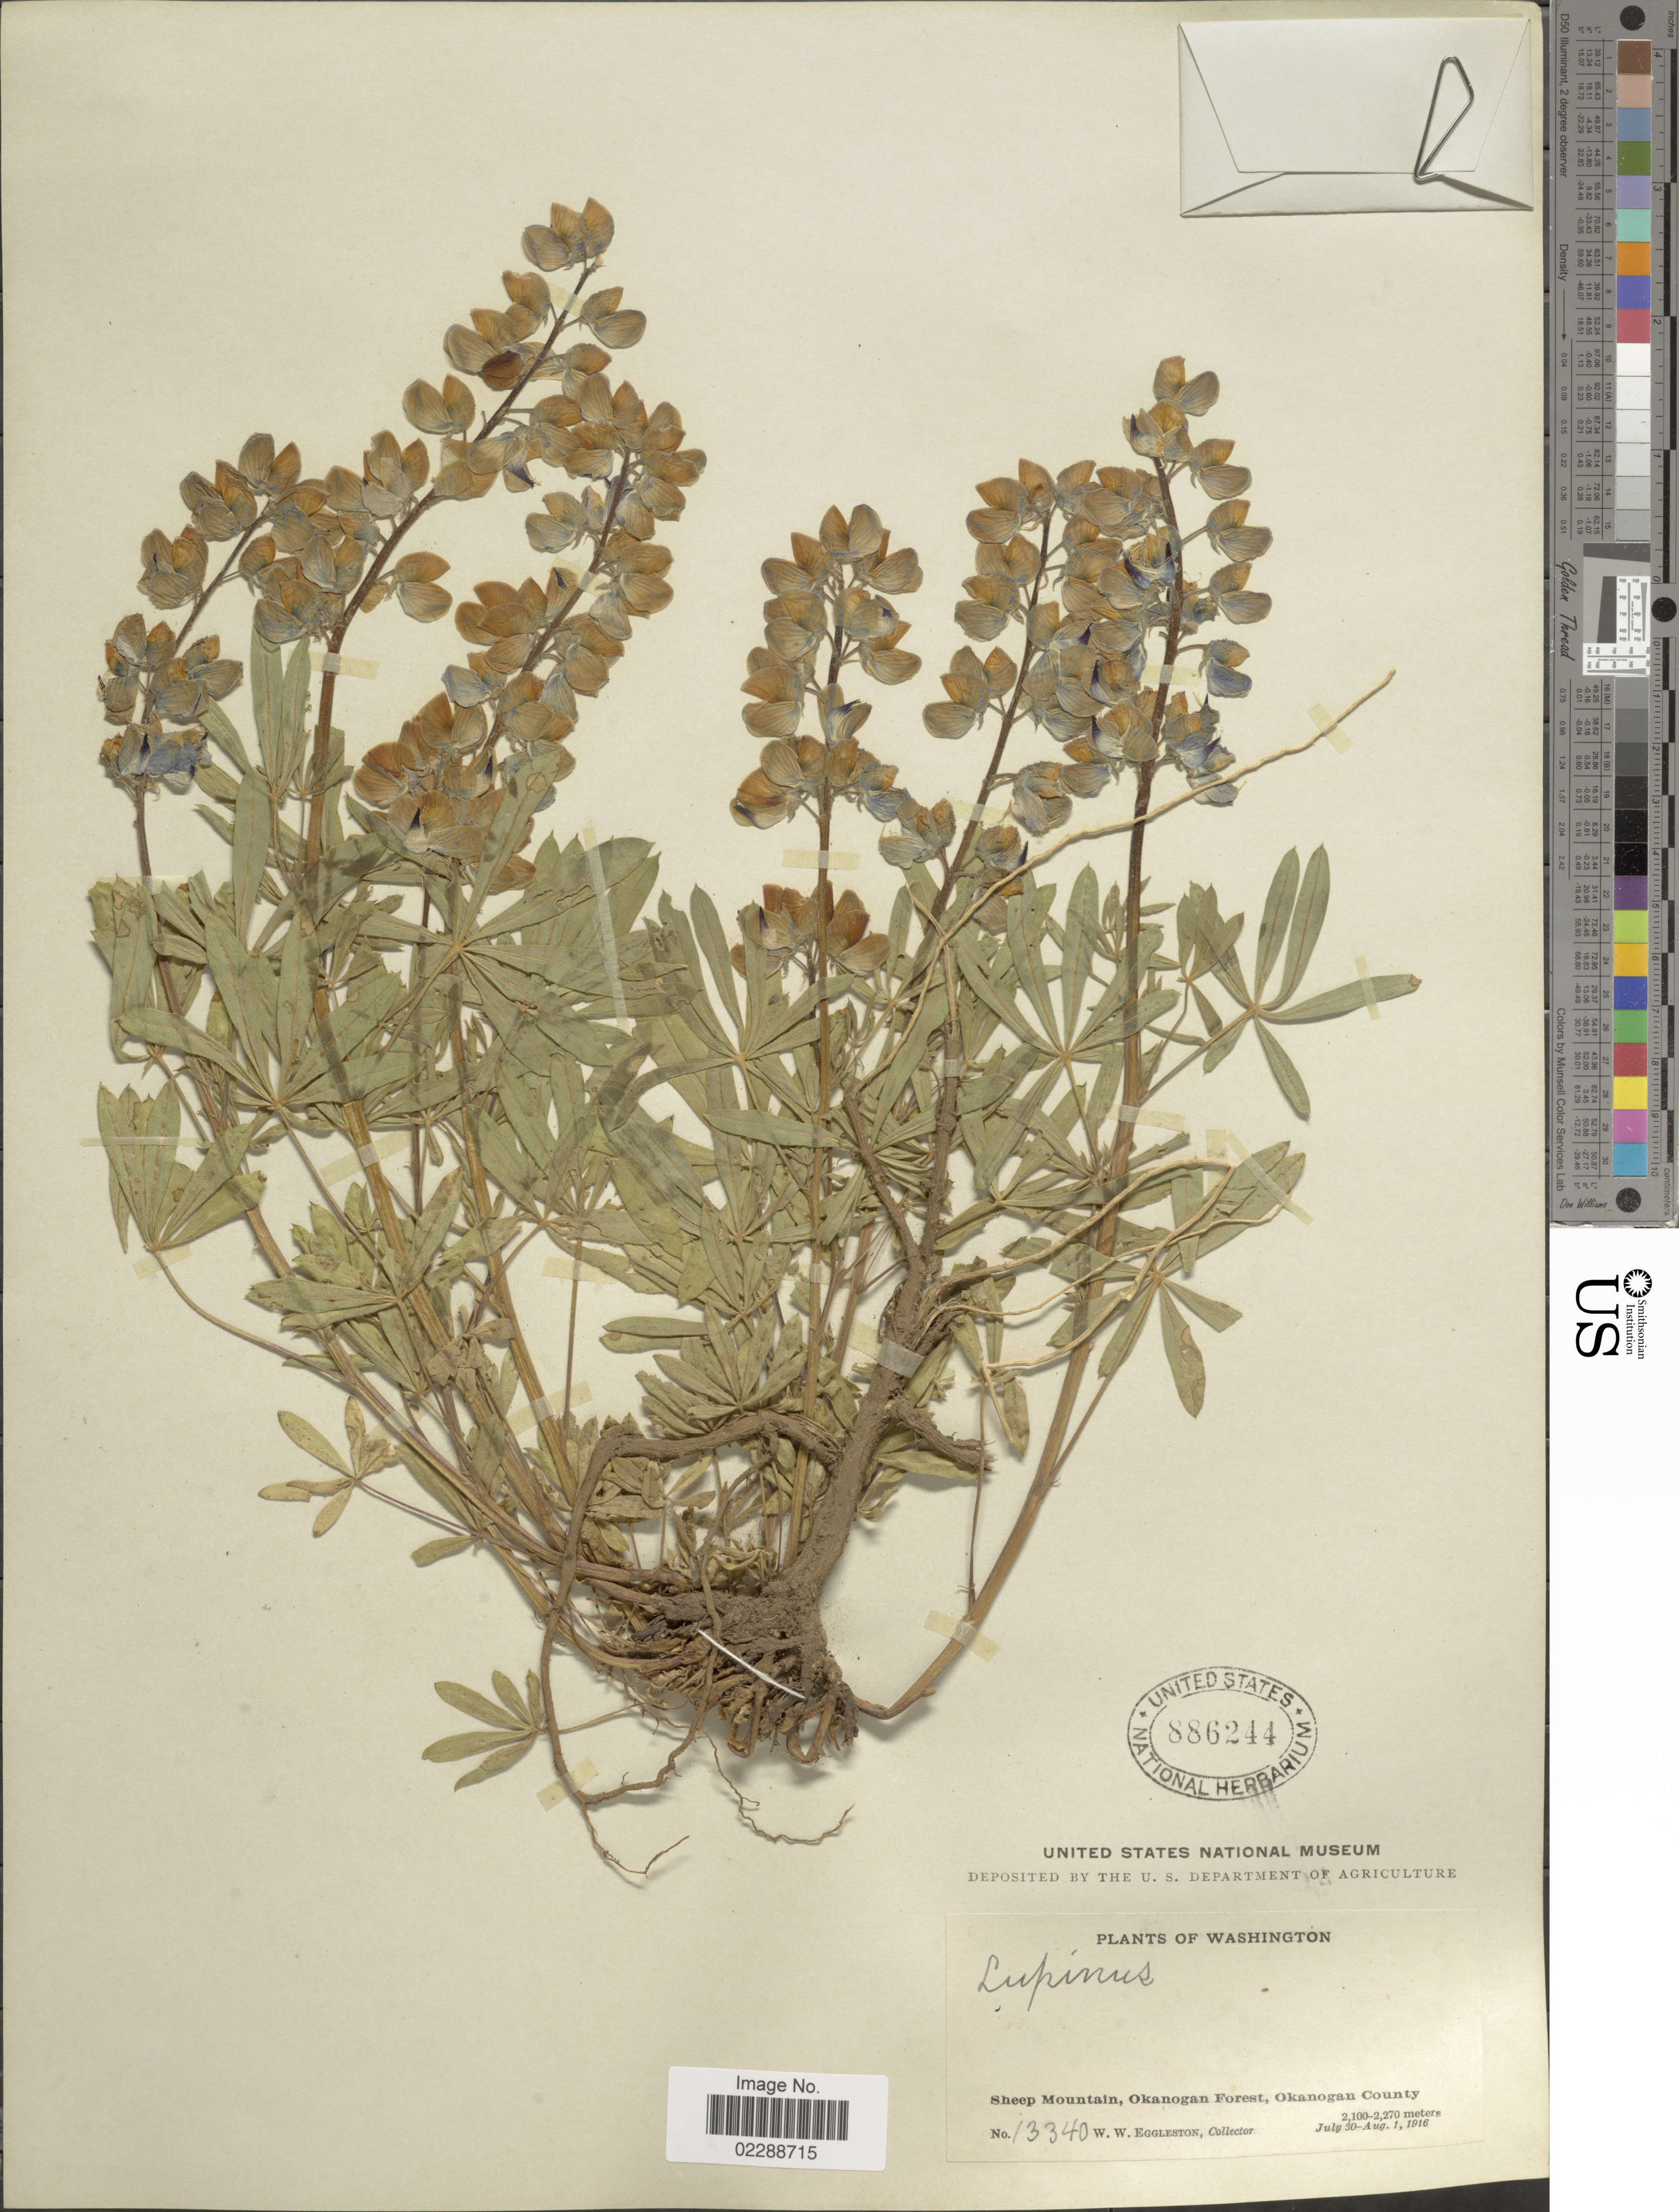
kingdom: Plantae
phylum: Tracheophyta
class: Magnoliopsida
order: Fabales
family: Fabaceae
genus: Lupinus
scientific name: Lupinus sp.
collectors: W. W. Eggleston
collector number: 13340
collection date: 1916-07-30/1916-08-01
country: United States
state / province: Washington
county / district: Okanogan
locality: Sheep Mountain, Okanogan Forest, Okanogan County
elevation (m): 2100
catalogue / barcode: US 886244